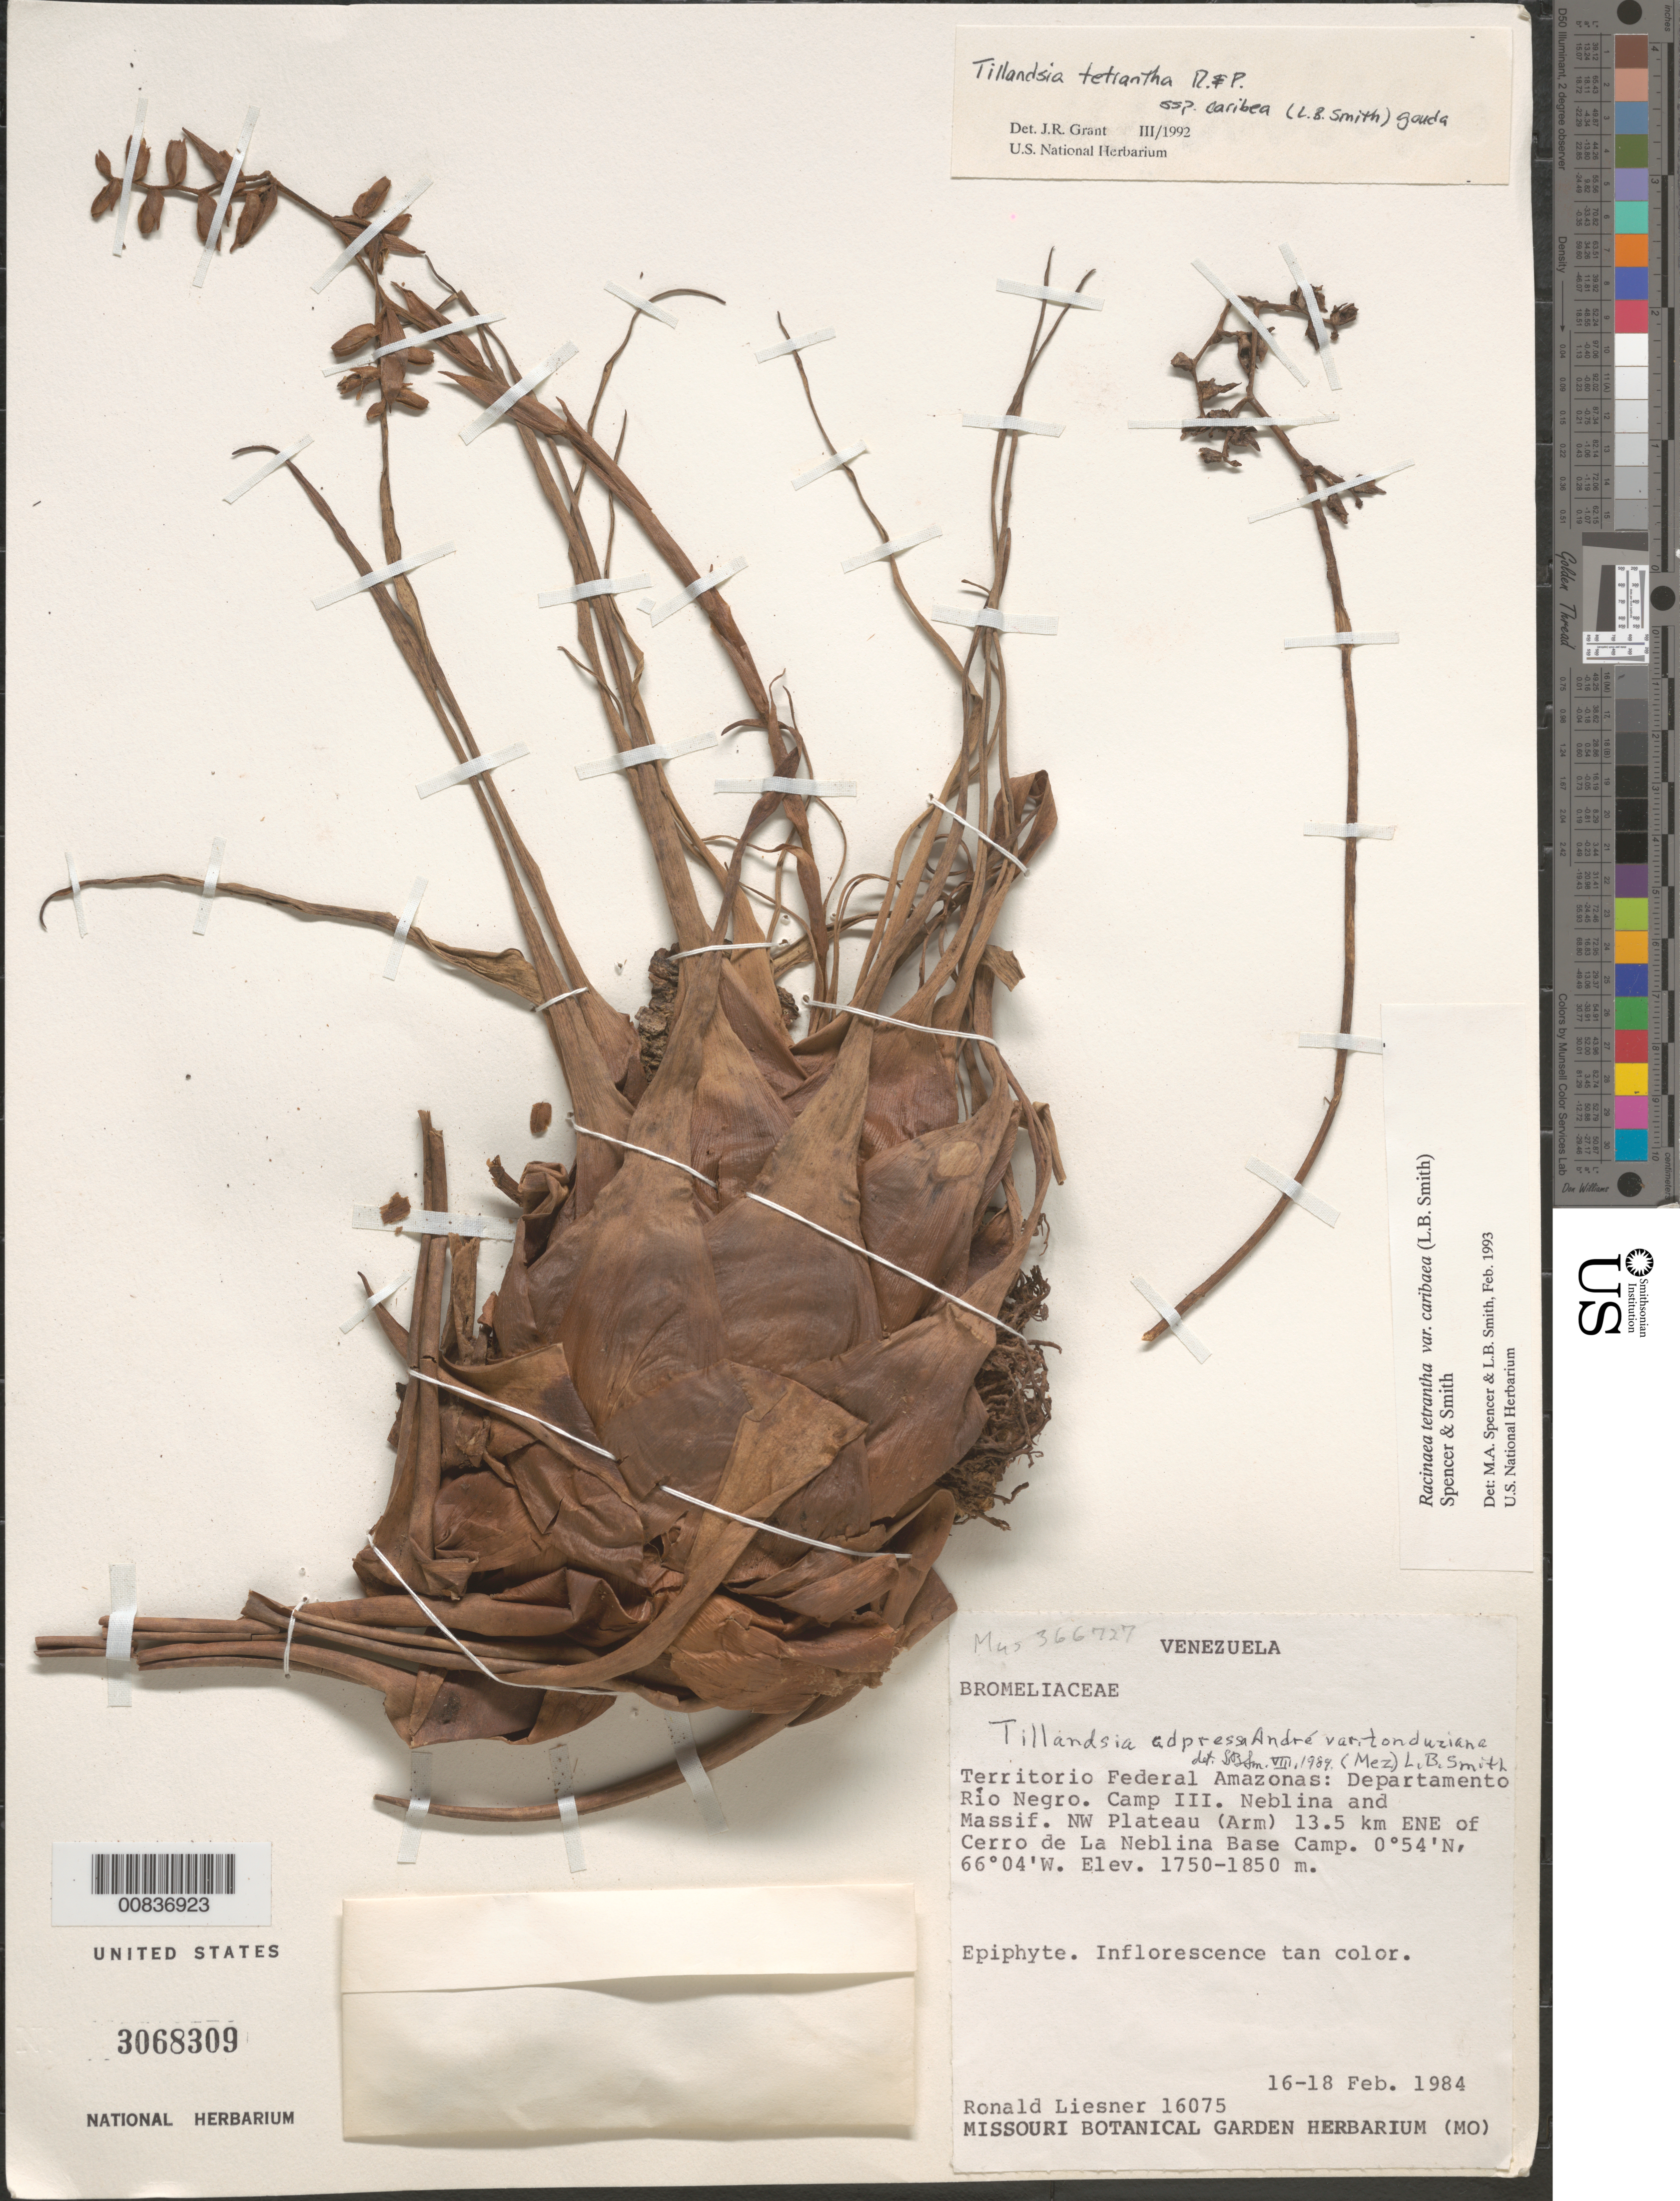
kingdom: Plantae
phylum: Tracheophyta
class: Liliopsida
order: Poales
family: Bromeliaceae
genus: Racinaea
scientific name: Racinaea tetrantha var. caribaea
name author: (L.B. Sm.) M.A. Spencer & L.B. Sm.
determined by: Spencer, M. A.; Smith, L. B.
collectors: R. L. Liesner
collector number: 16075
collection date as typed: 16-Feb-84 to 18-Feb-84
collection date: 1984-02-16/1984-02-18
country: Venezuela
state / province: Amazonas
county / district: Río Negro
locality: Cerro de La Neblina Base Camp, Camp III, Neblina & Massif, NW Plateau, 13.5 km ENE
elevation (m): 1750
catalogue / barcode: US 3068309